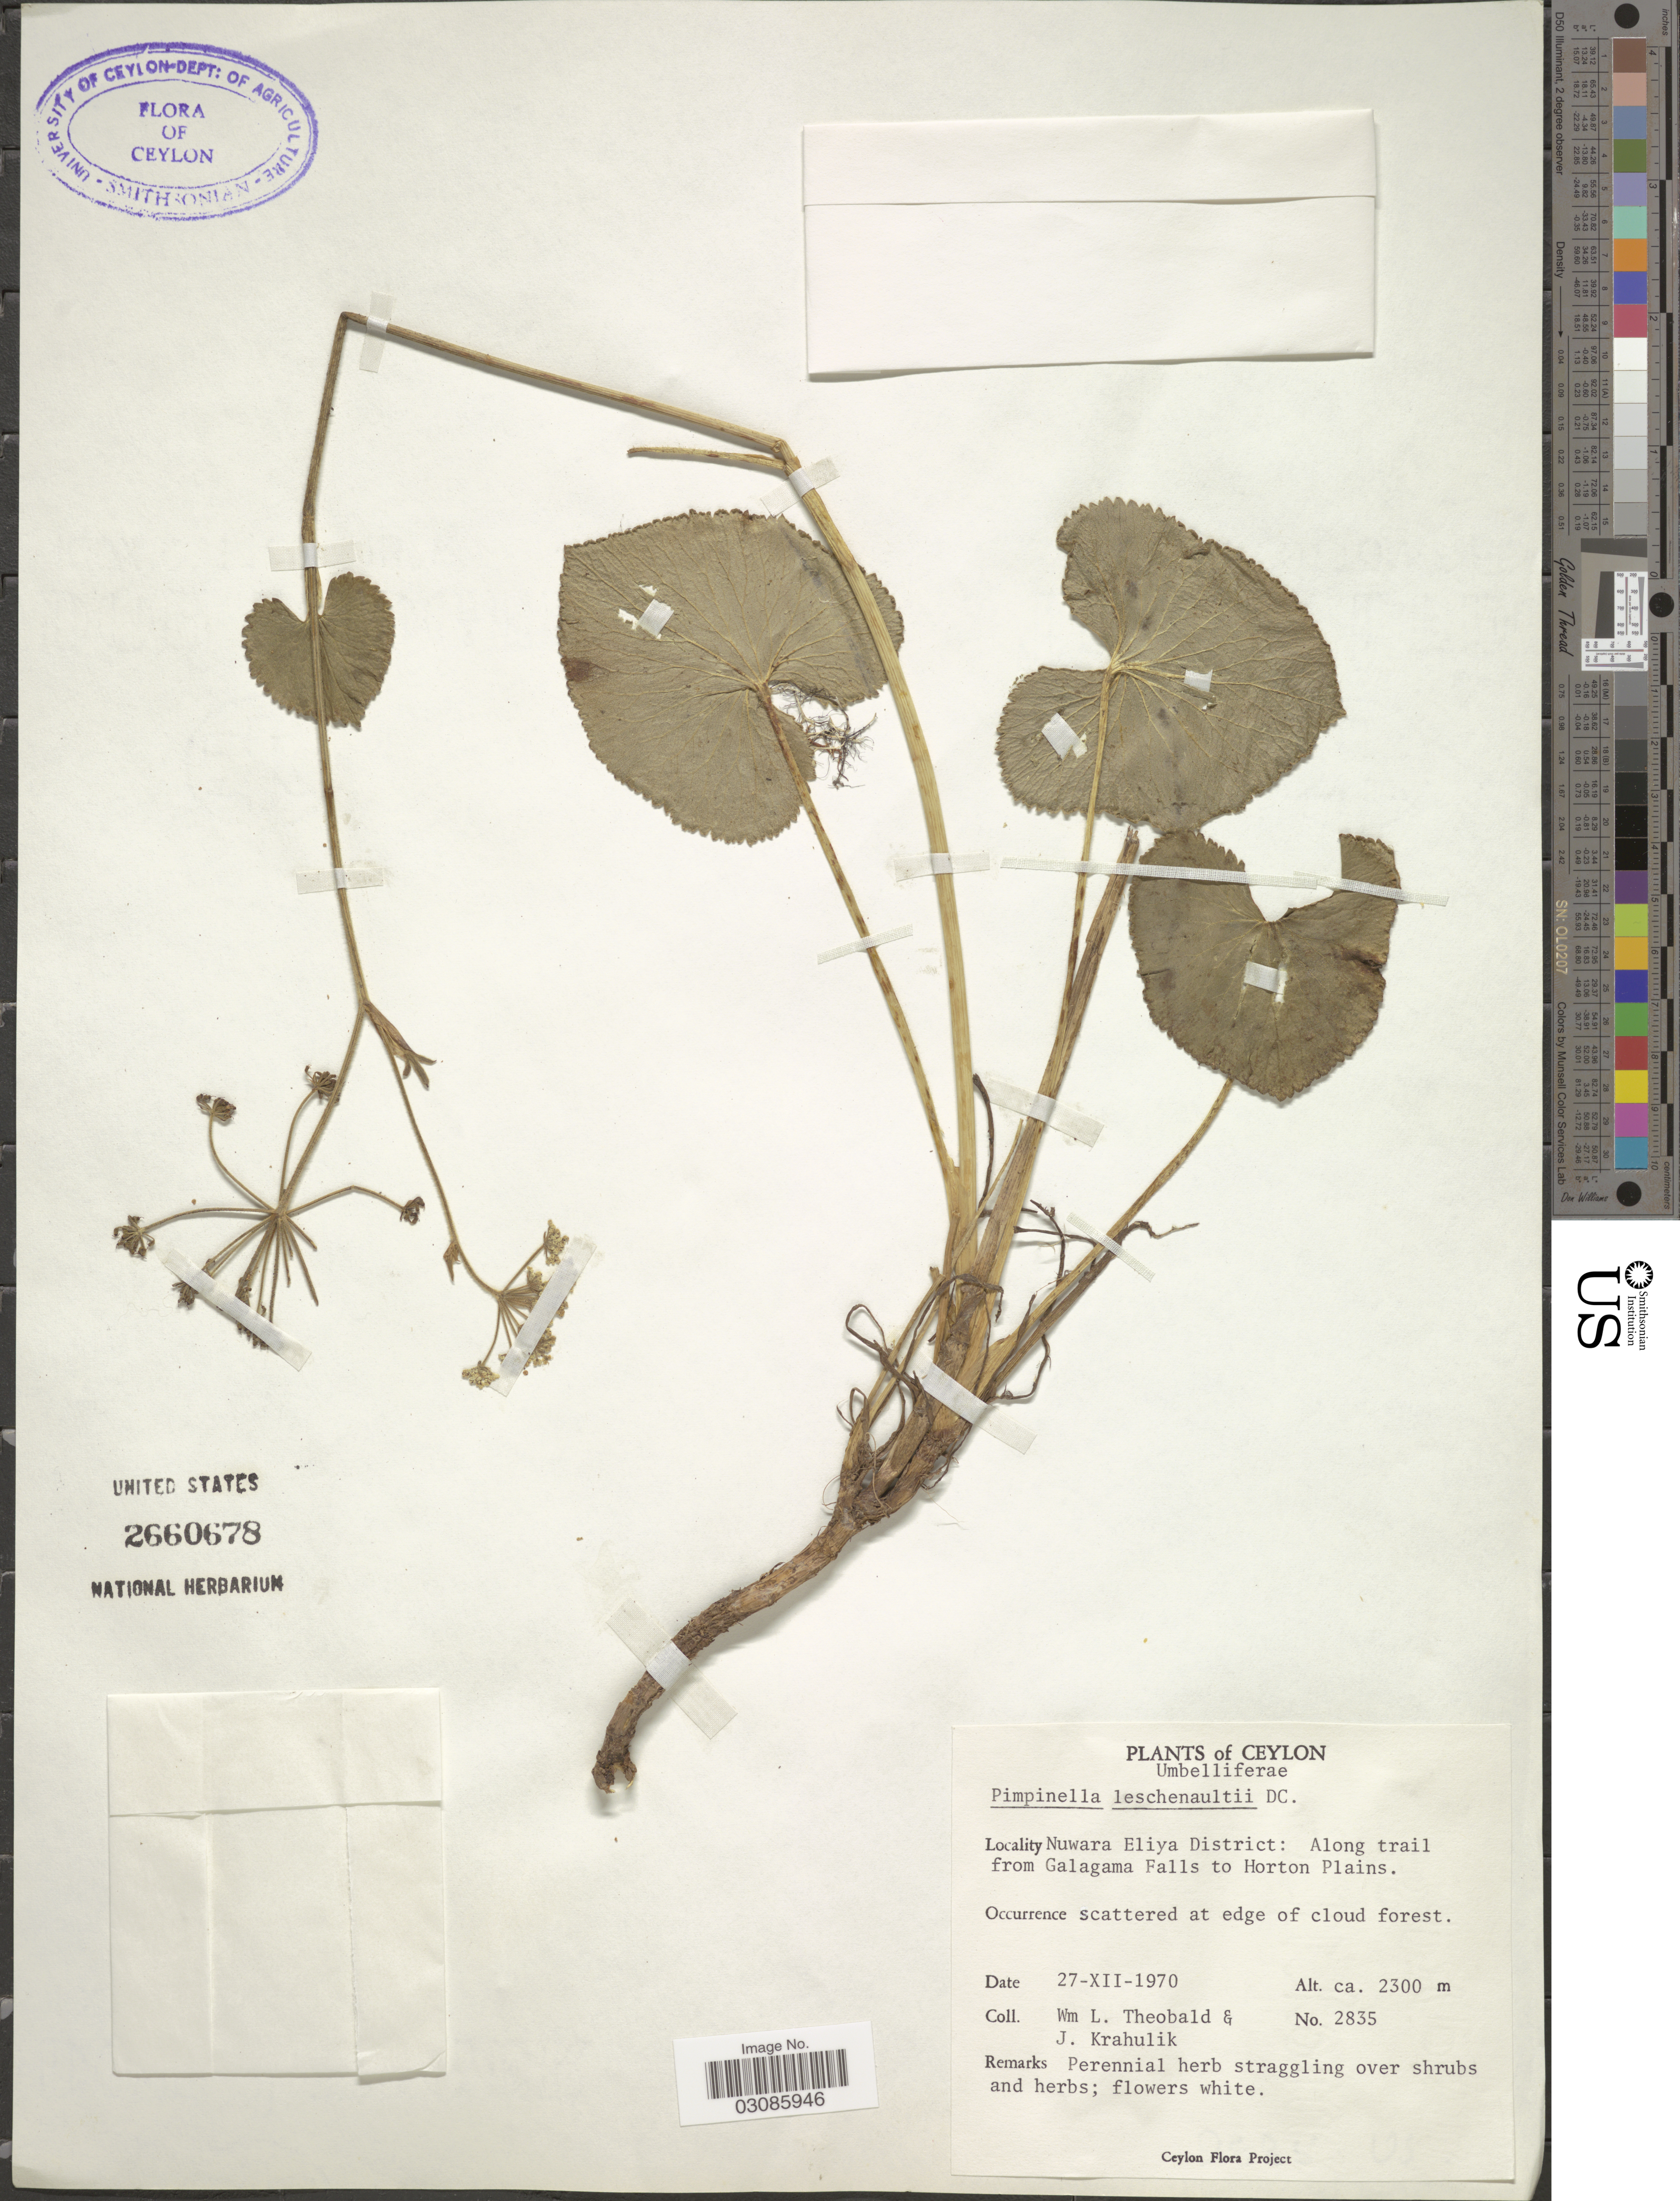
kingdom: Plantae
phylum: Tracheophyta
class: Magnoliopsida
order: Apiales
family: Apiaceae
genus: Pimpinella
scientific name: Pimpinella leschenaultii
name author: DC.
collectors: W. L. Theobald & J. Krahulik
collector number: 2835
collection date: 1970-12-27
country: Sri Lanka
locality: Ceylon, Nuwara Eliya District: Along trail from Galagama Falls to Horton Plains.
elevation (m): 2300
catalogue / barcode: US 2660678